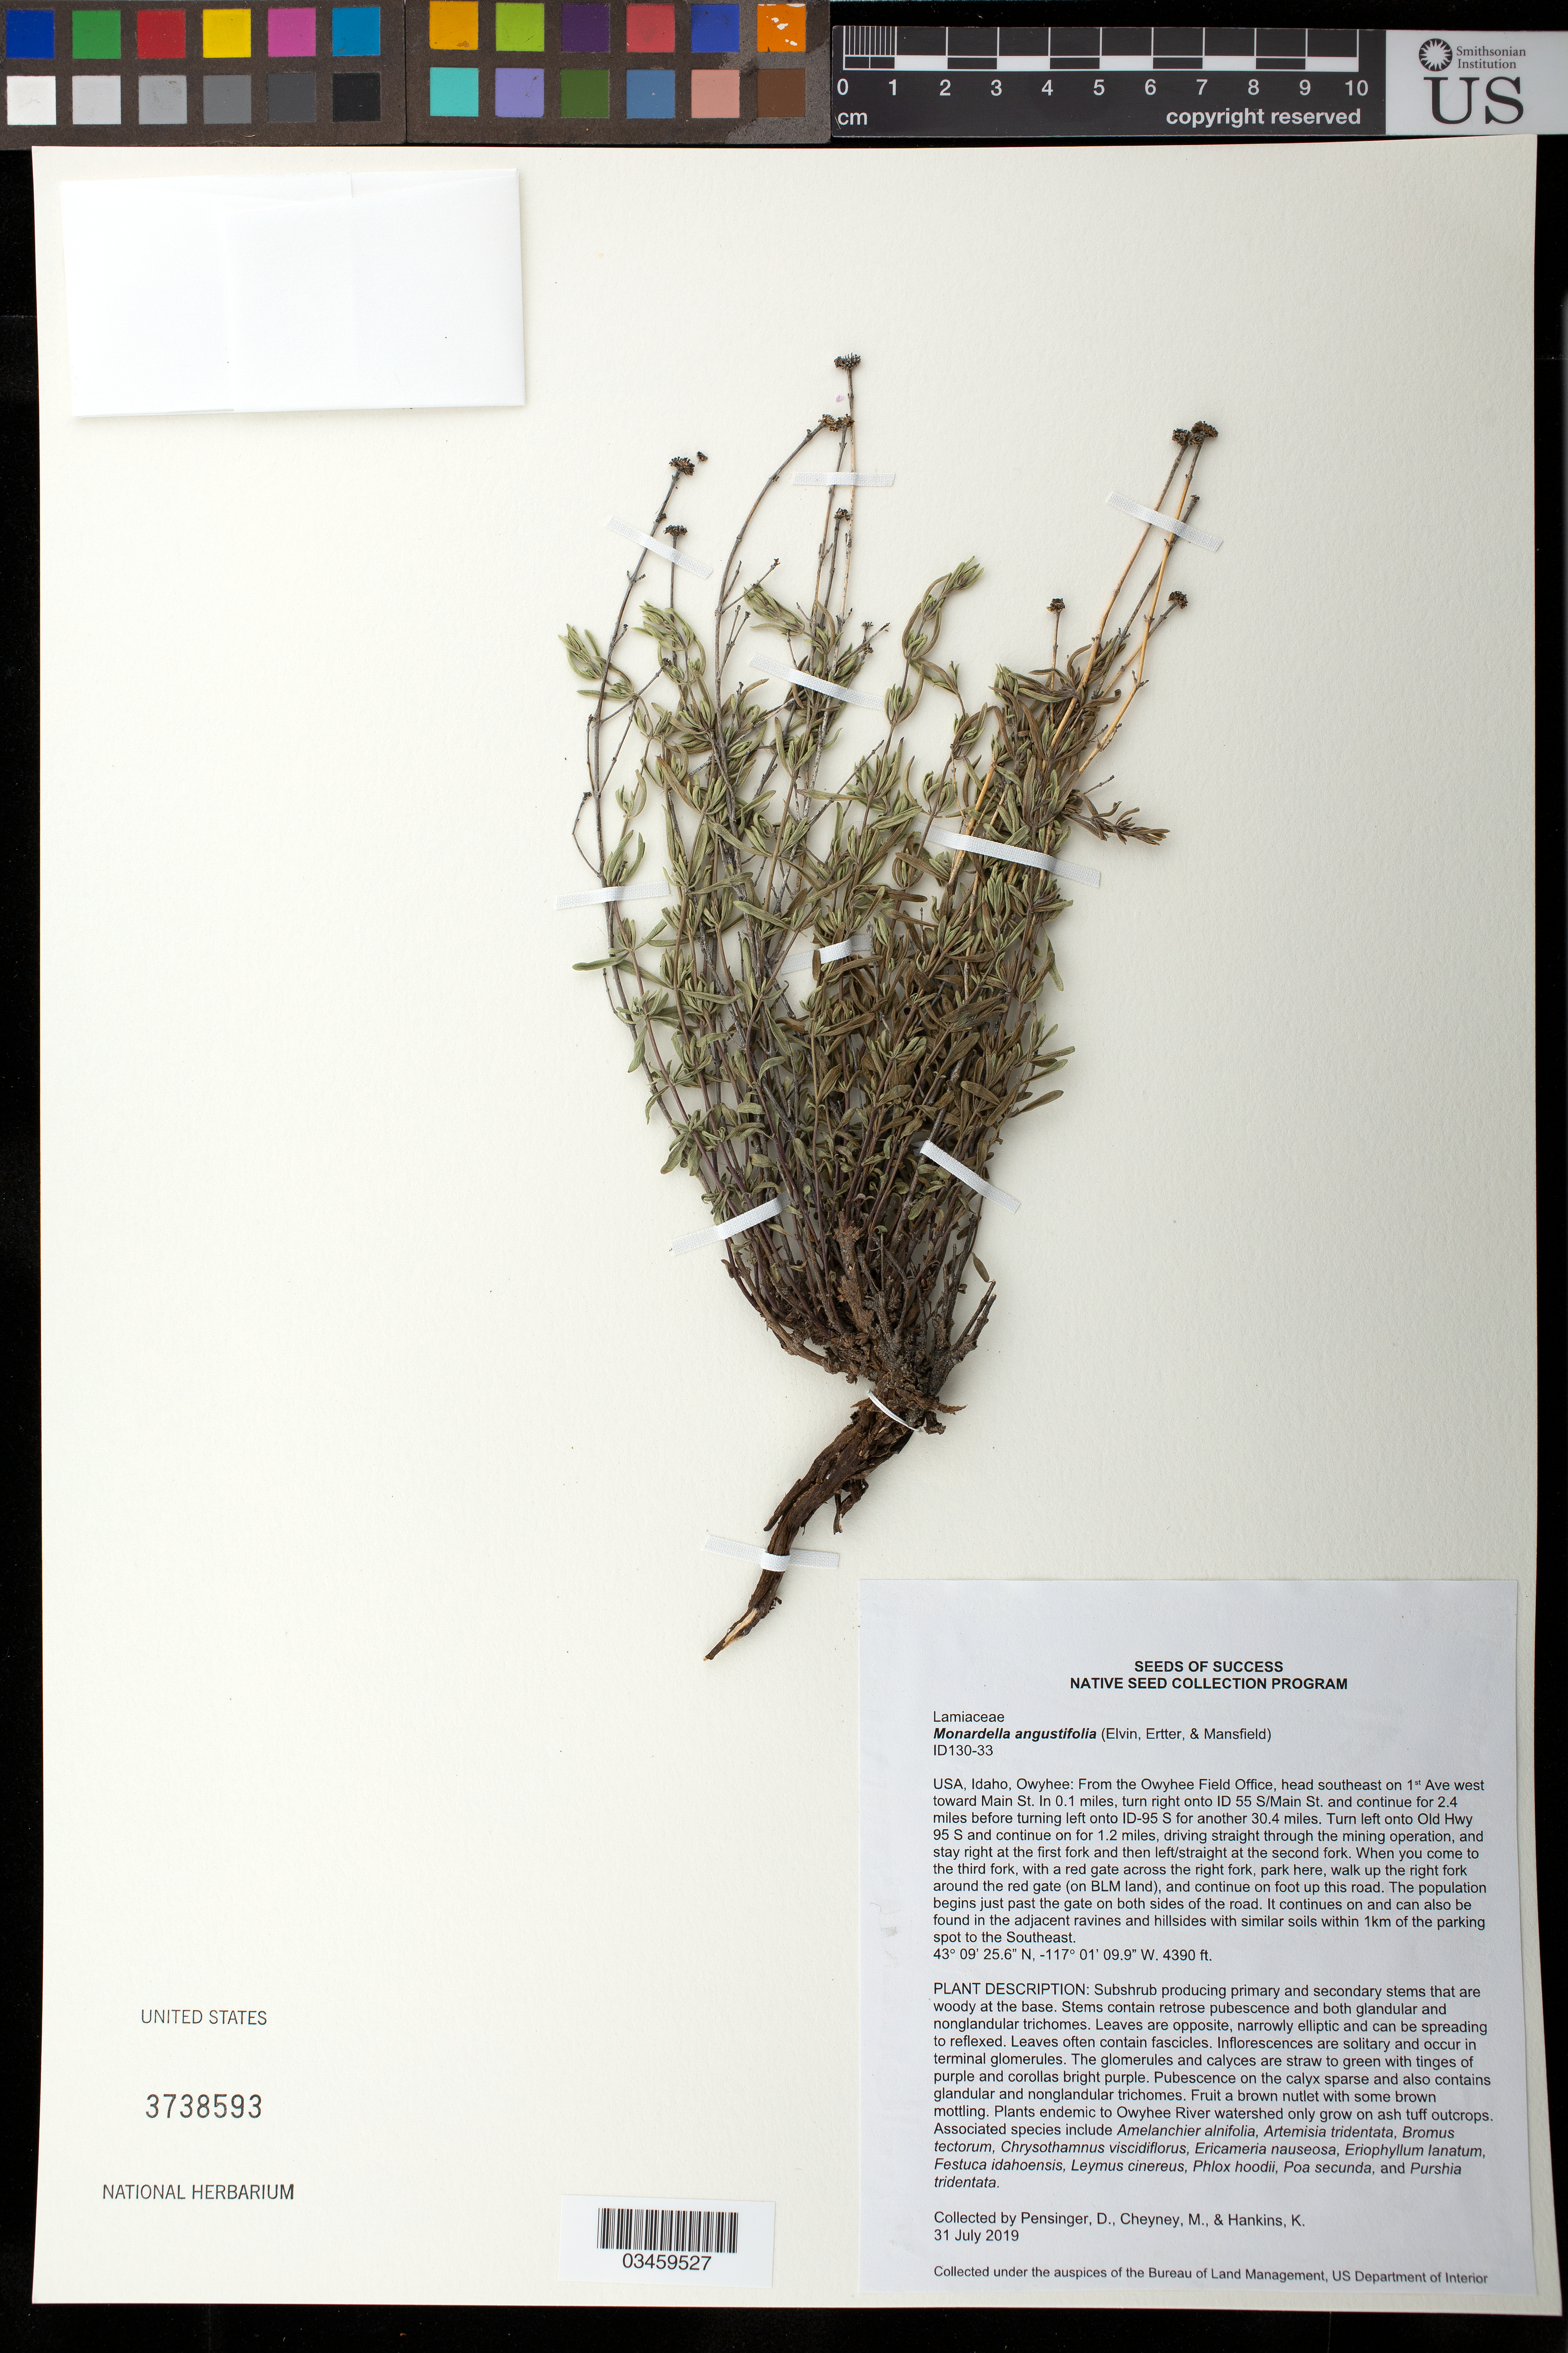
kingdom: Plantae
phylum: Tracheophyta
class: Magnoliopsida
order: Lamiales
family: Lamiaceae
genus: Monardella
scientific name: Monardella angustifolia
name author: Elvin et al.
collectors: D. Pensinger, M. Cheyne & K. Hankins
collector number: ID130-33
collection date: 2019-07-31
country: United States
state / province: Idaho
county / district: Owyhee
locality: From the Owyhee Field Office head SE on 1-st Ave W toward Main St in 0.1 mi. turn right onto ID 55S/Main St in 2.4 mi turn left onto ID-95S for 30.4 mi, turn left onto Old Hwy 95 S for 1.2 mi, stay right for 1-st fork, left at 2-nd fork, then come to 3-rd fork, walk up around red gate (on BLM land)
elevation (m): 1338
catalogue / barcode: US 3738593